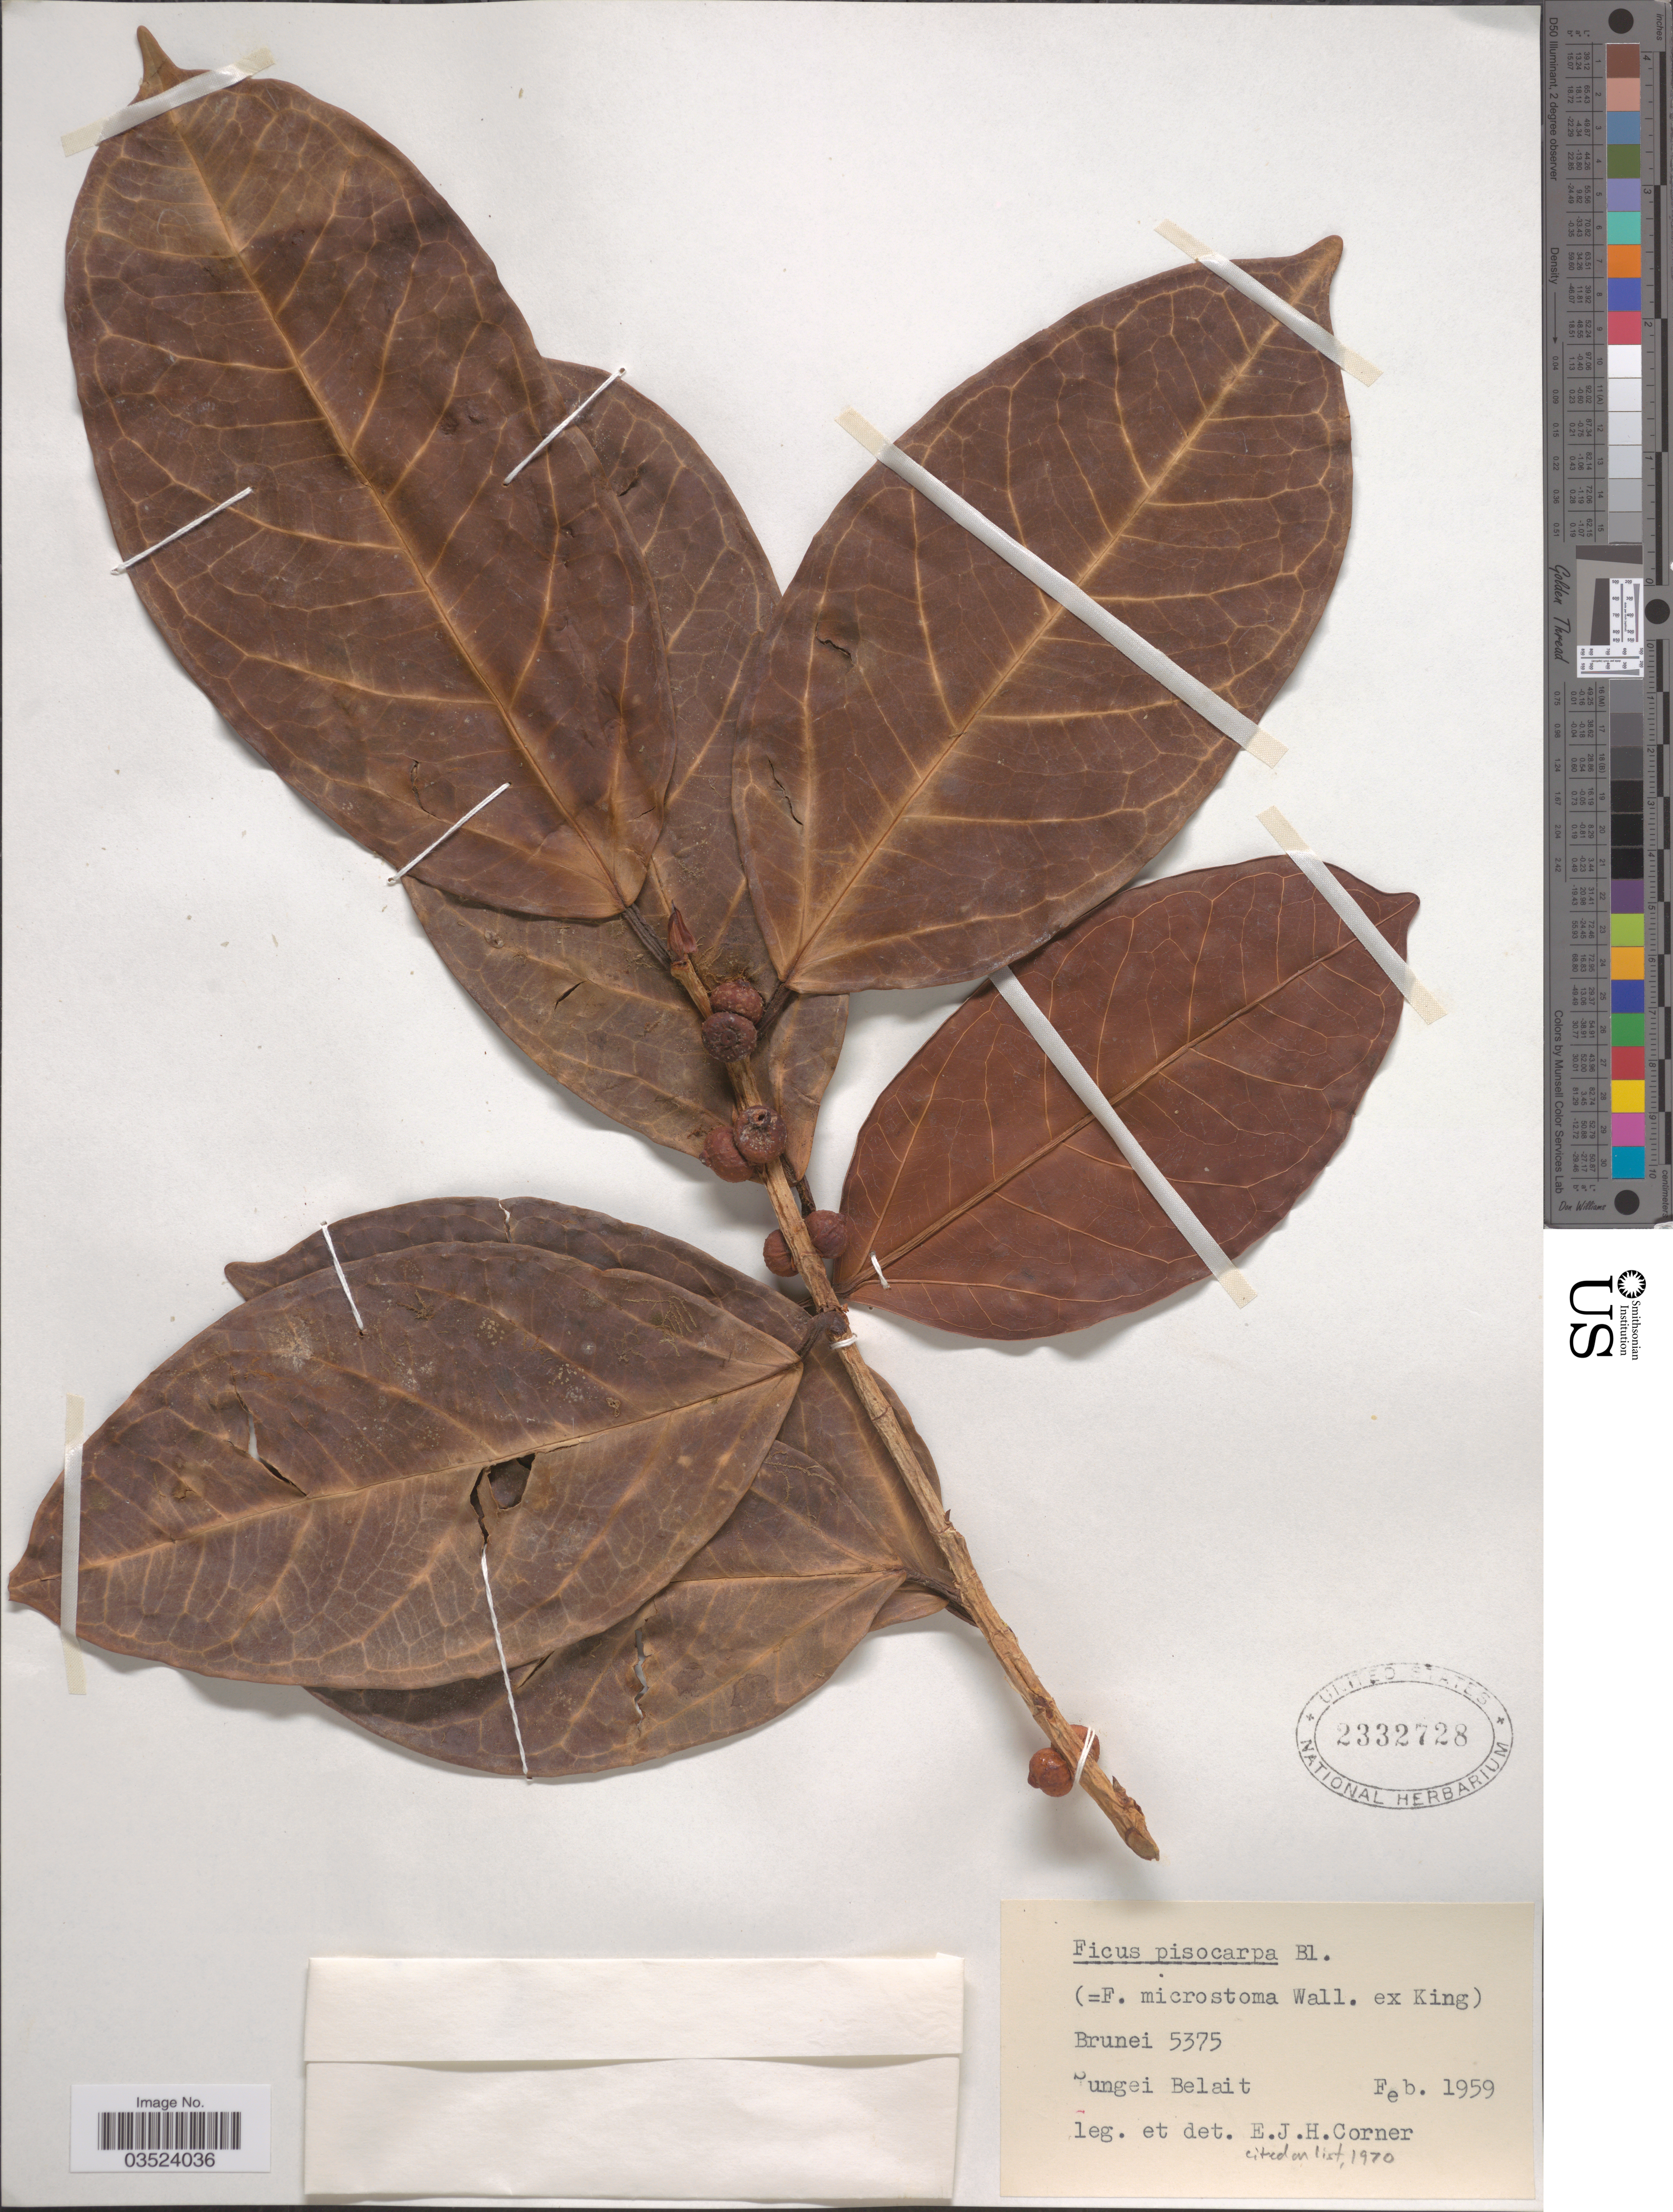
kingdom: Plantae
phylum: Tracheophyta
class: Magnoliopsida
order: Rosales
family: Moraceae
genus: Ficus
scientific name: Ficus pisocarpa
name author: Blume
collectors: E. Corner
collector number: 5375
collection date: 1959-02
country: Brunei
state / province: Belait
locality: !ungei Belait.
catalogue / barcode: US 2332728